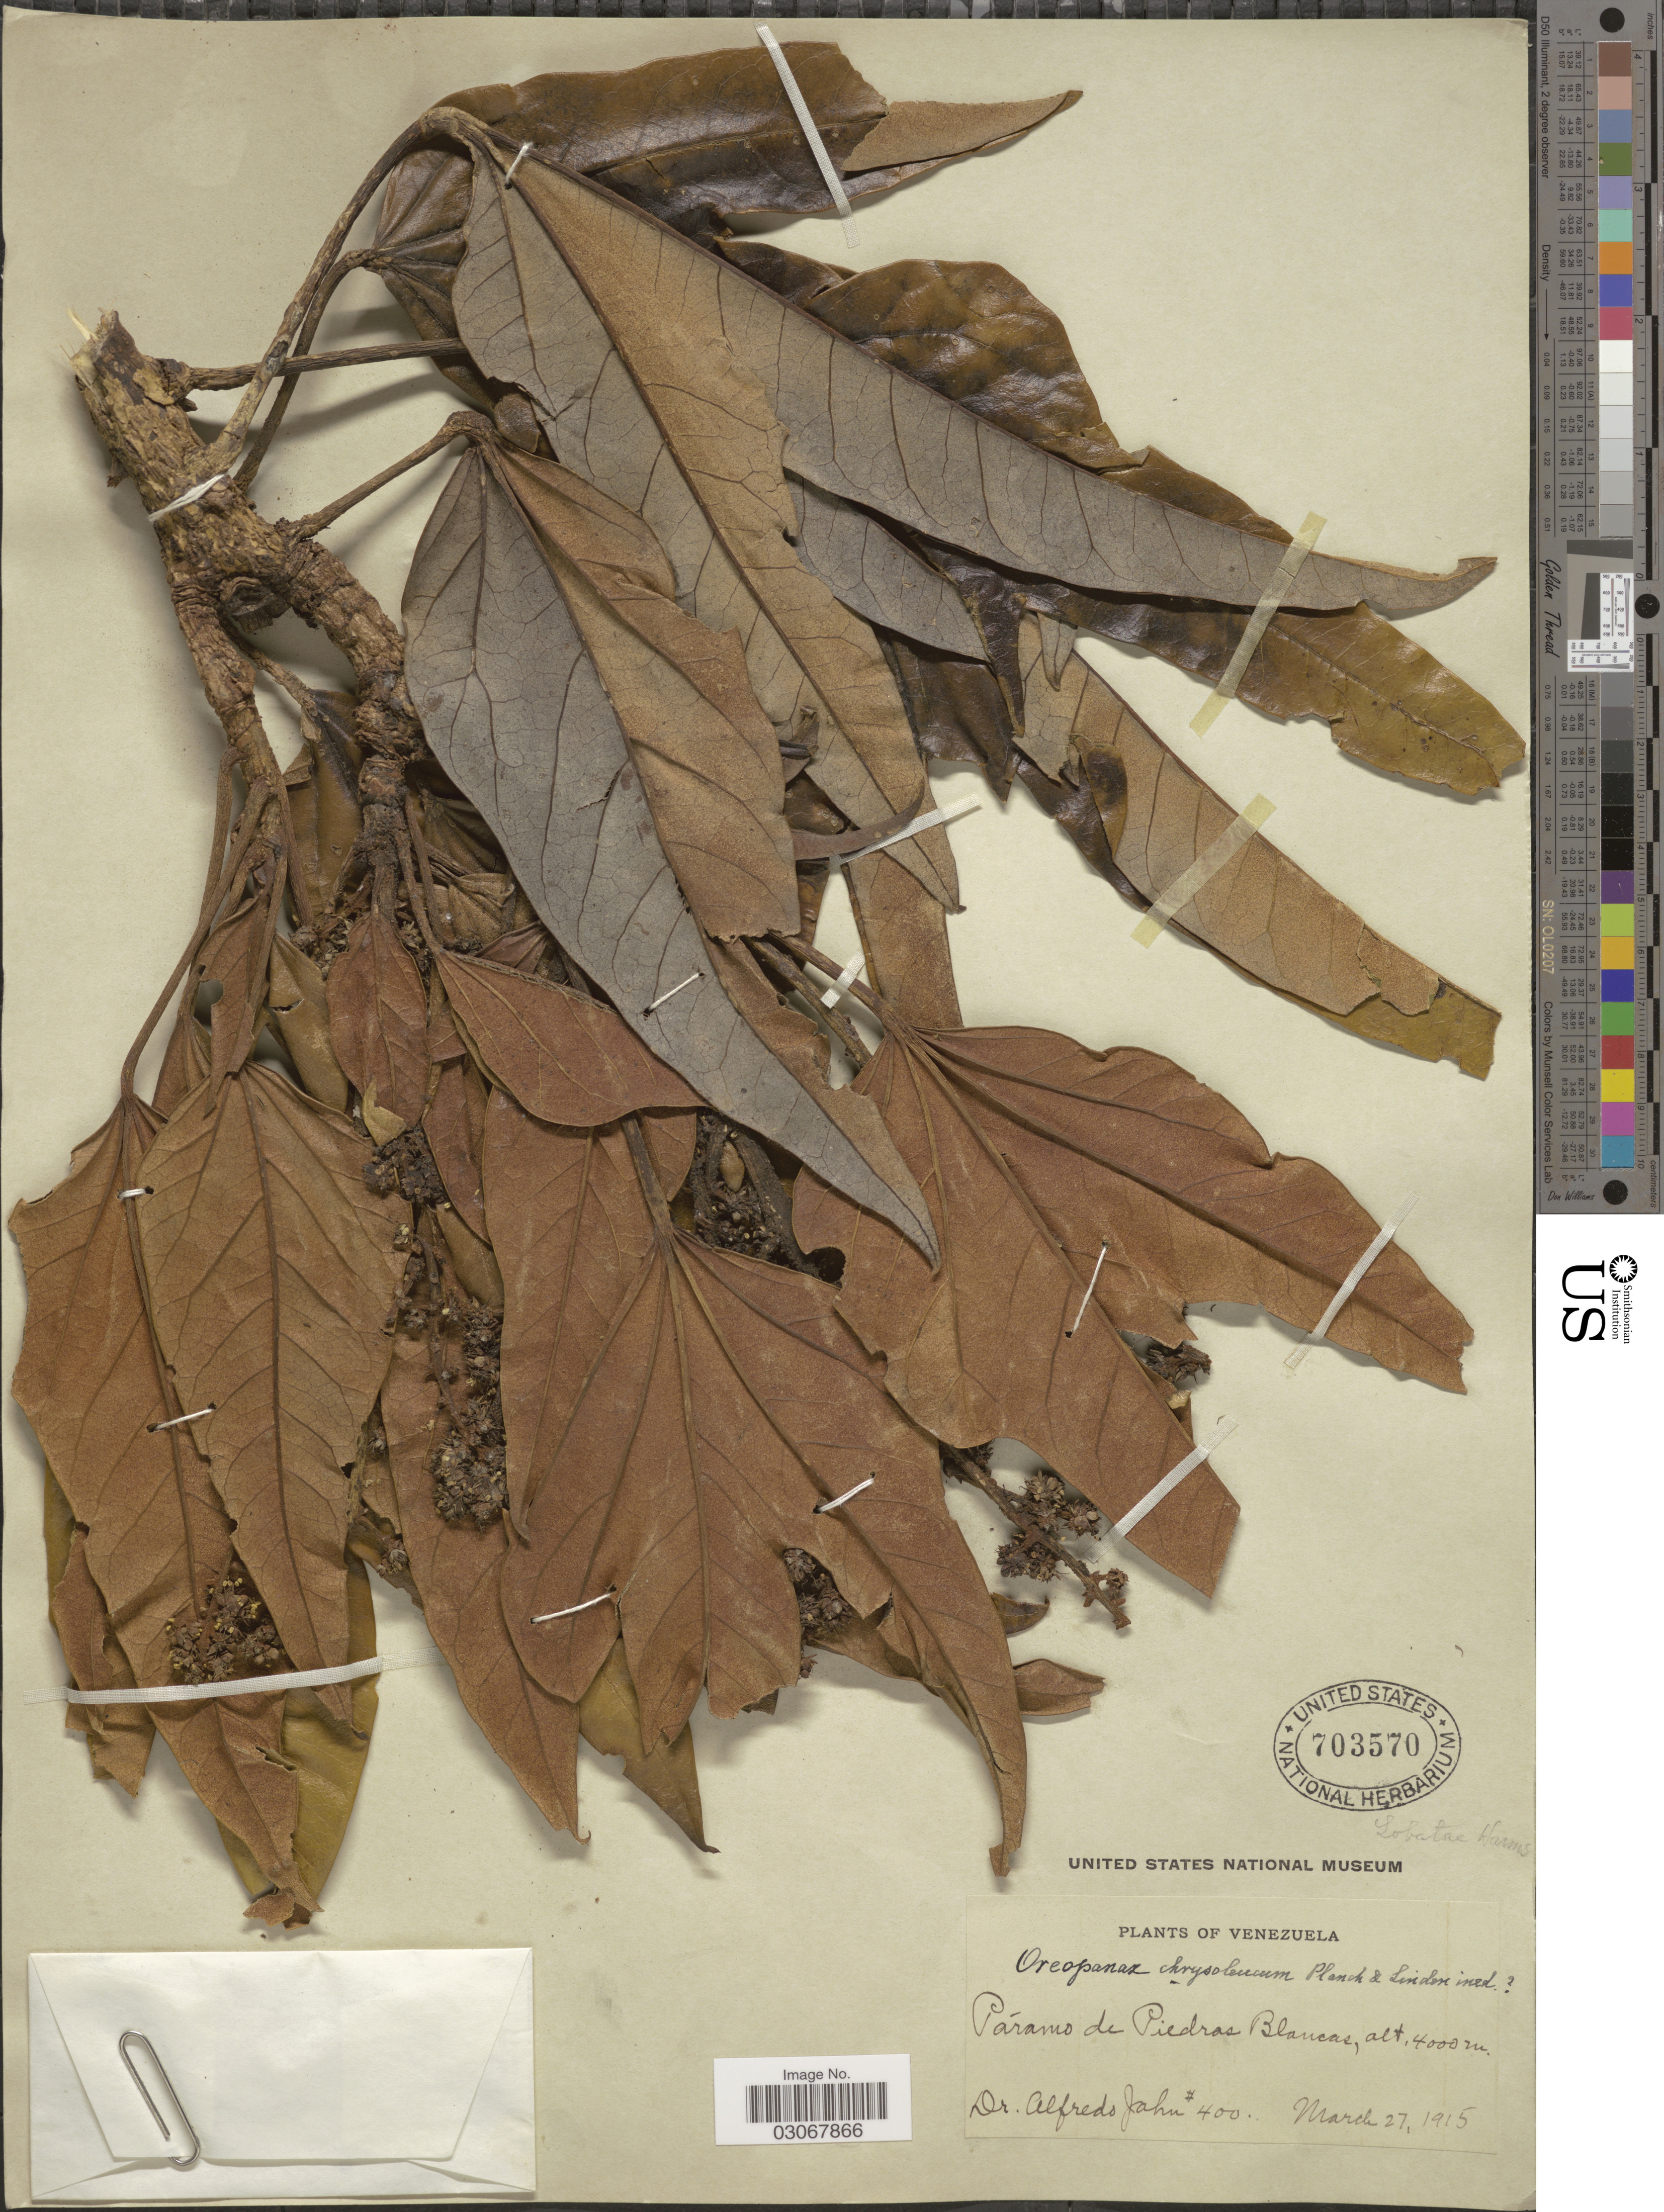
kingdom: Plantae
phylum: Tracheophyta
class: Magnoliopsida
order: Apiales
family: Araliaceae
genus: Oreopanax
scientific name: Oreopanax chrysoleucus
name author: Planch. & Linden ex Seem.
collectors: A. Jahn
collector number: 400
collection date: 1915-03-27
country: Venezuela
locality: Páramo de Piedras Blancas.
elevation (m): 4000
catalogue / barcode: US 703570